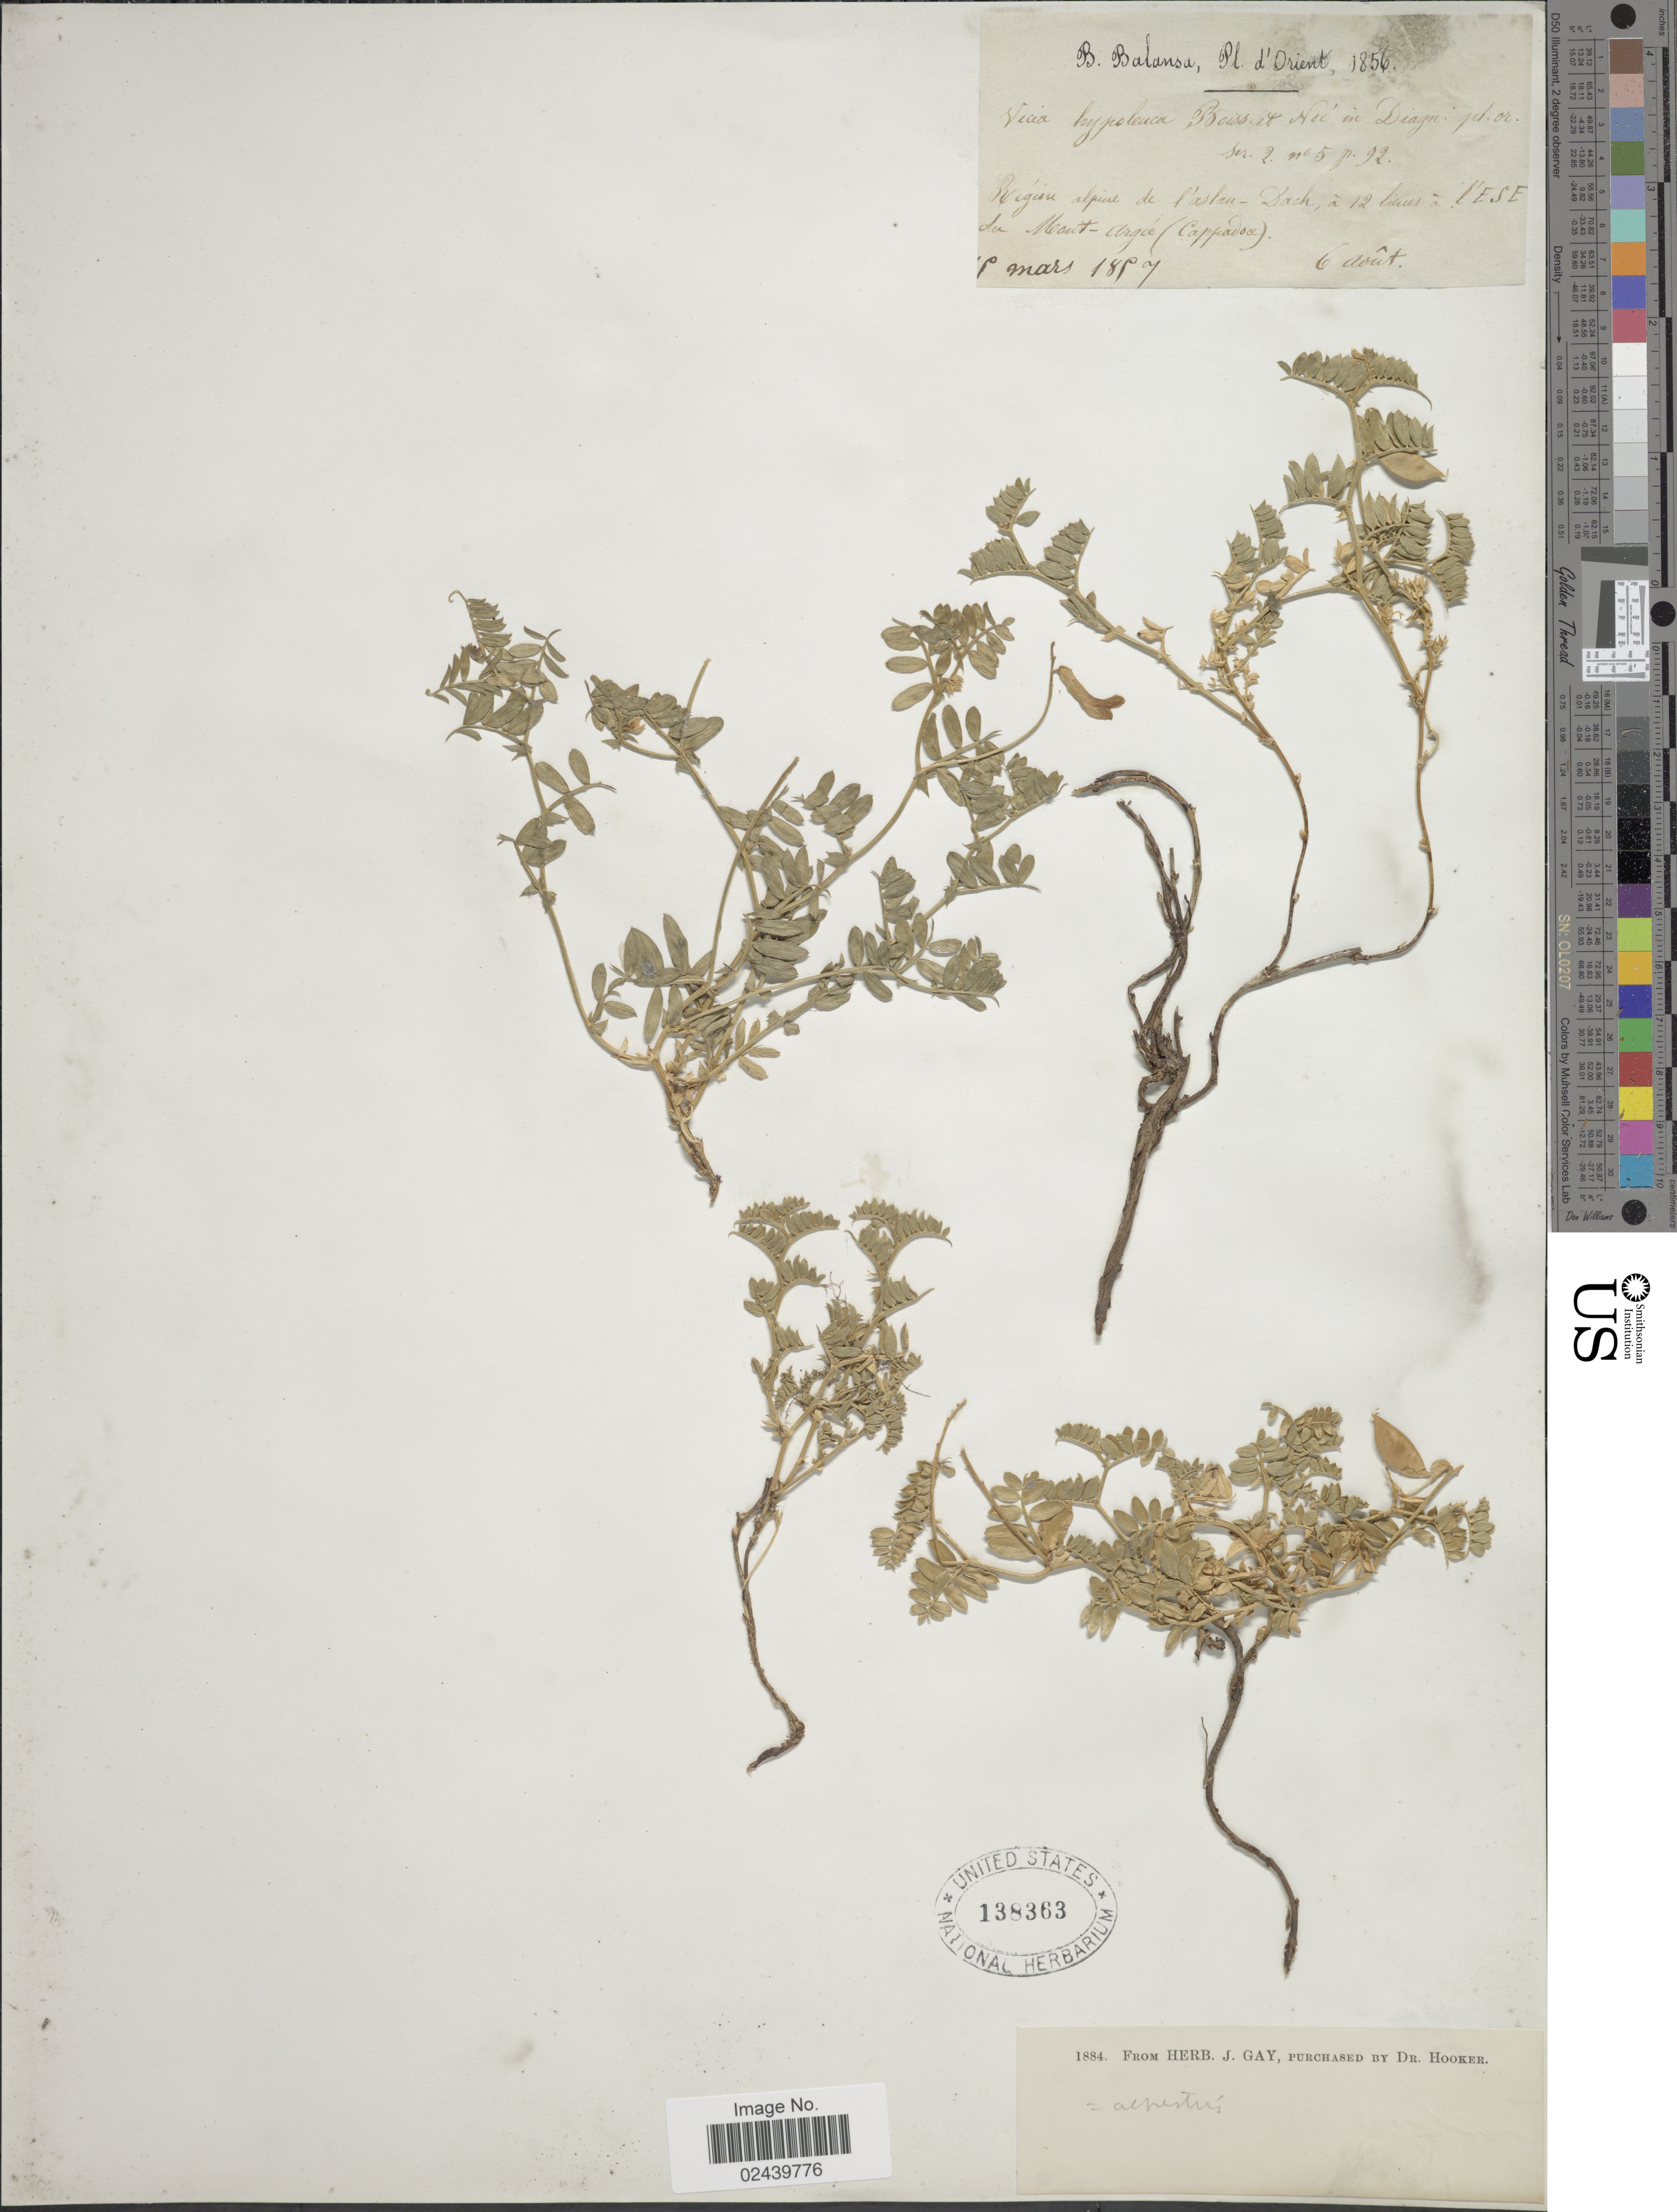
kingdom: Plantae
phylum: Tracheophyta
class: Magnoliopsida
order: Fabales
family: Fabaceae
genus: Vicia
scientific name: Vicia hypoleuca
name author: Boiss. & Noë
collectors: B. Balansa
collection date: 1856-08-06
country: Turkey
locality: D'Orient. Région alpine de l'aslau-Dach, a 12 lieux a l'ESE du Mont-Argee (Cappadoce) [interpreted]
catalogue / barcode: US 138363